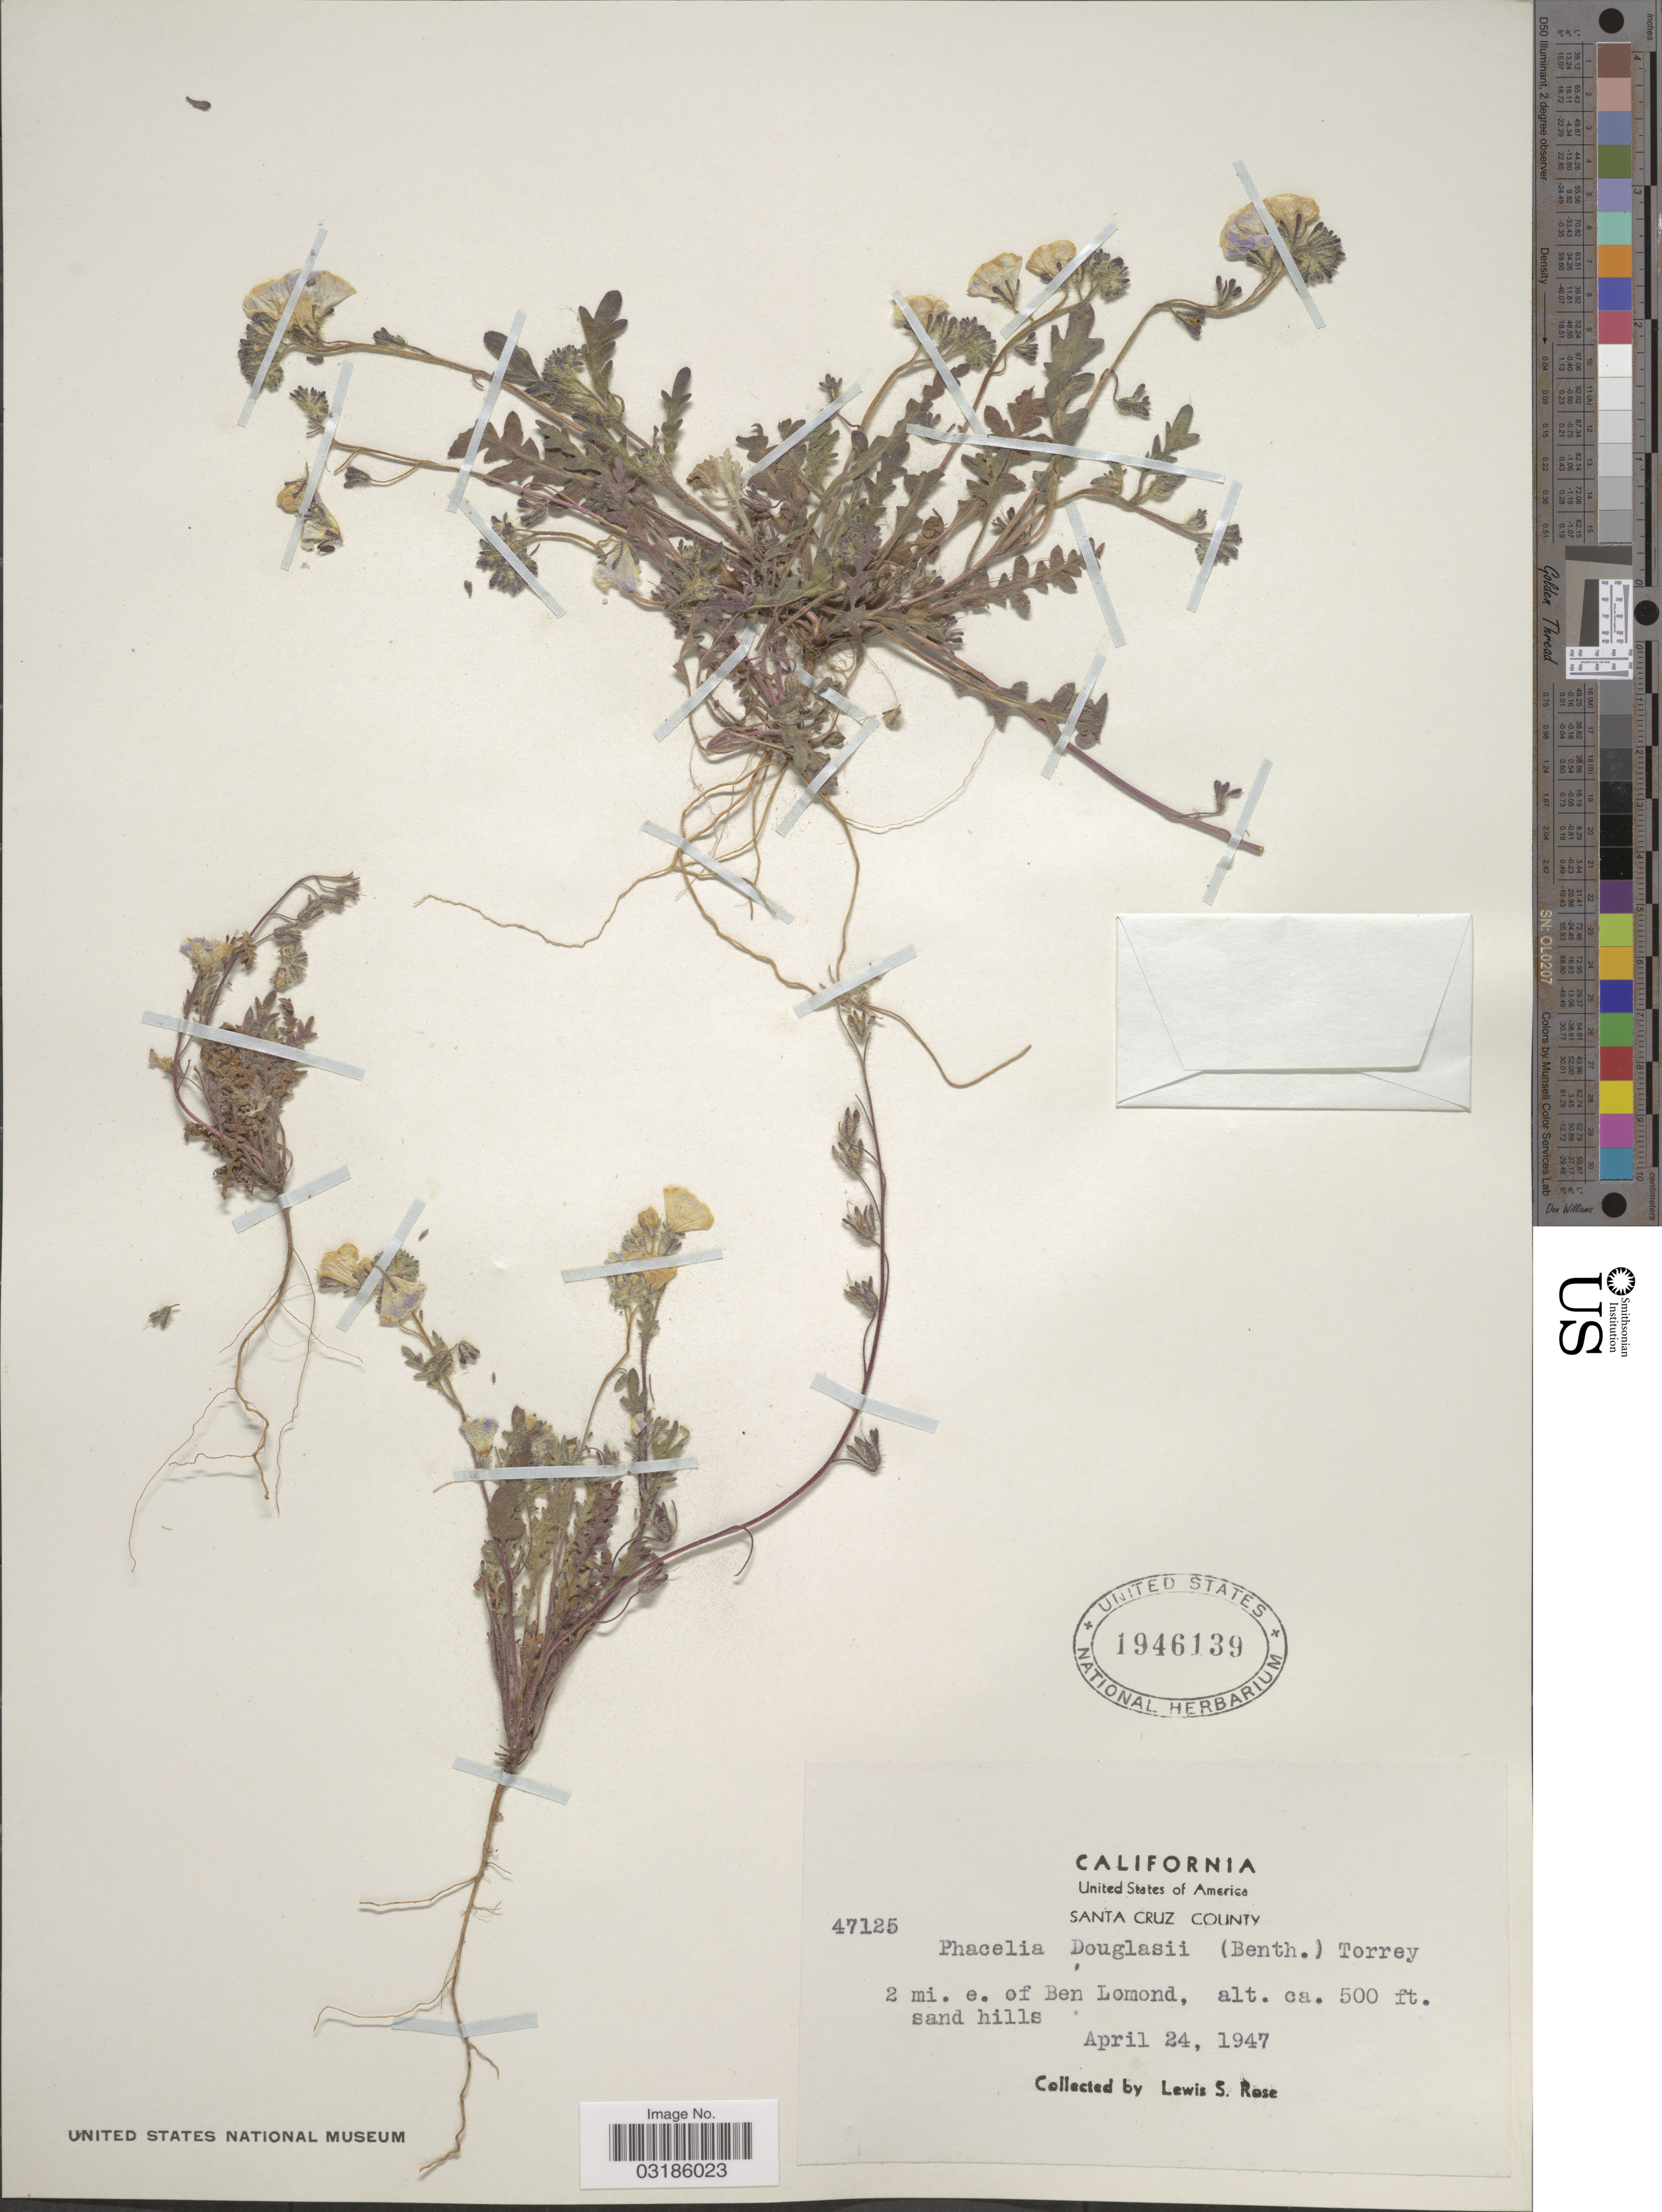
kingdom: Plantae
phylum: Tracheophyta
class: Magnoliopsida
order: Boraginales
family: Hydrophyllaceae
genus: Phacelia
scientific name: Phacelia douglasii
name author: (Benth.) Torr.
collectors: L. S. Rose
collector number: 47125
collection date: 1947-04-24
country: United States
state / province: California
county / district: Santa Cruz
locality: Santa Cruz County. 2 mi. e. of Ben Lomond.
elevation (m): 152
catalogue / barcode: US 1946139